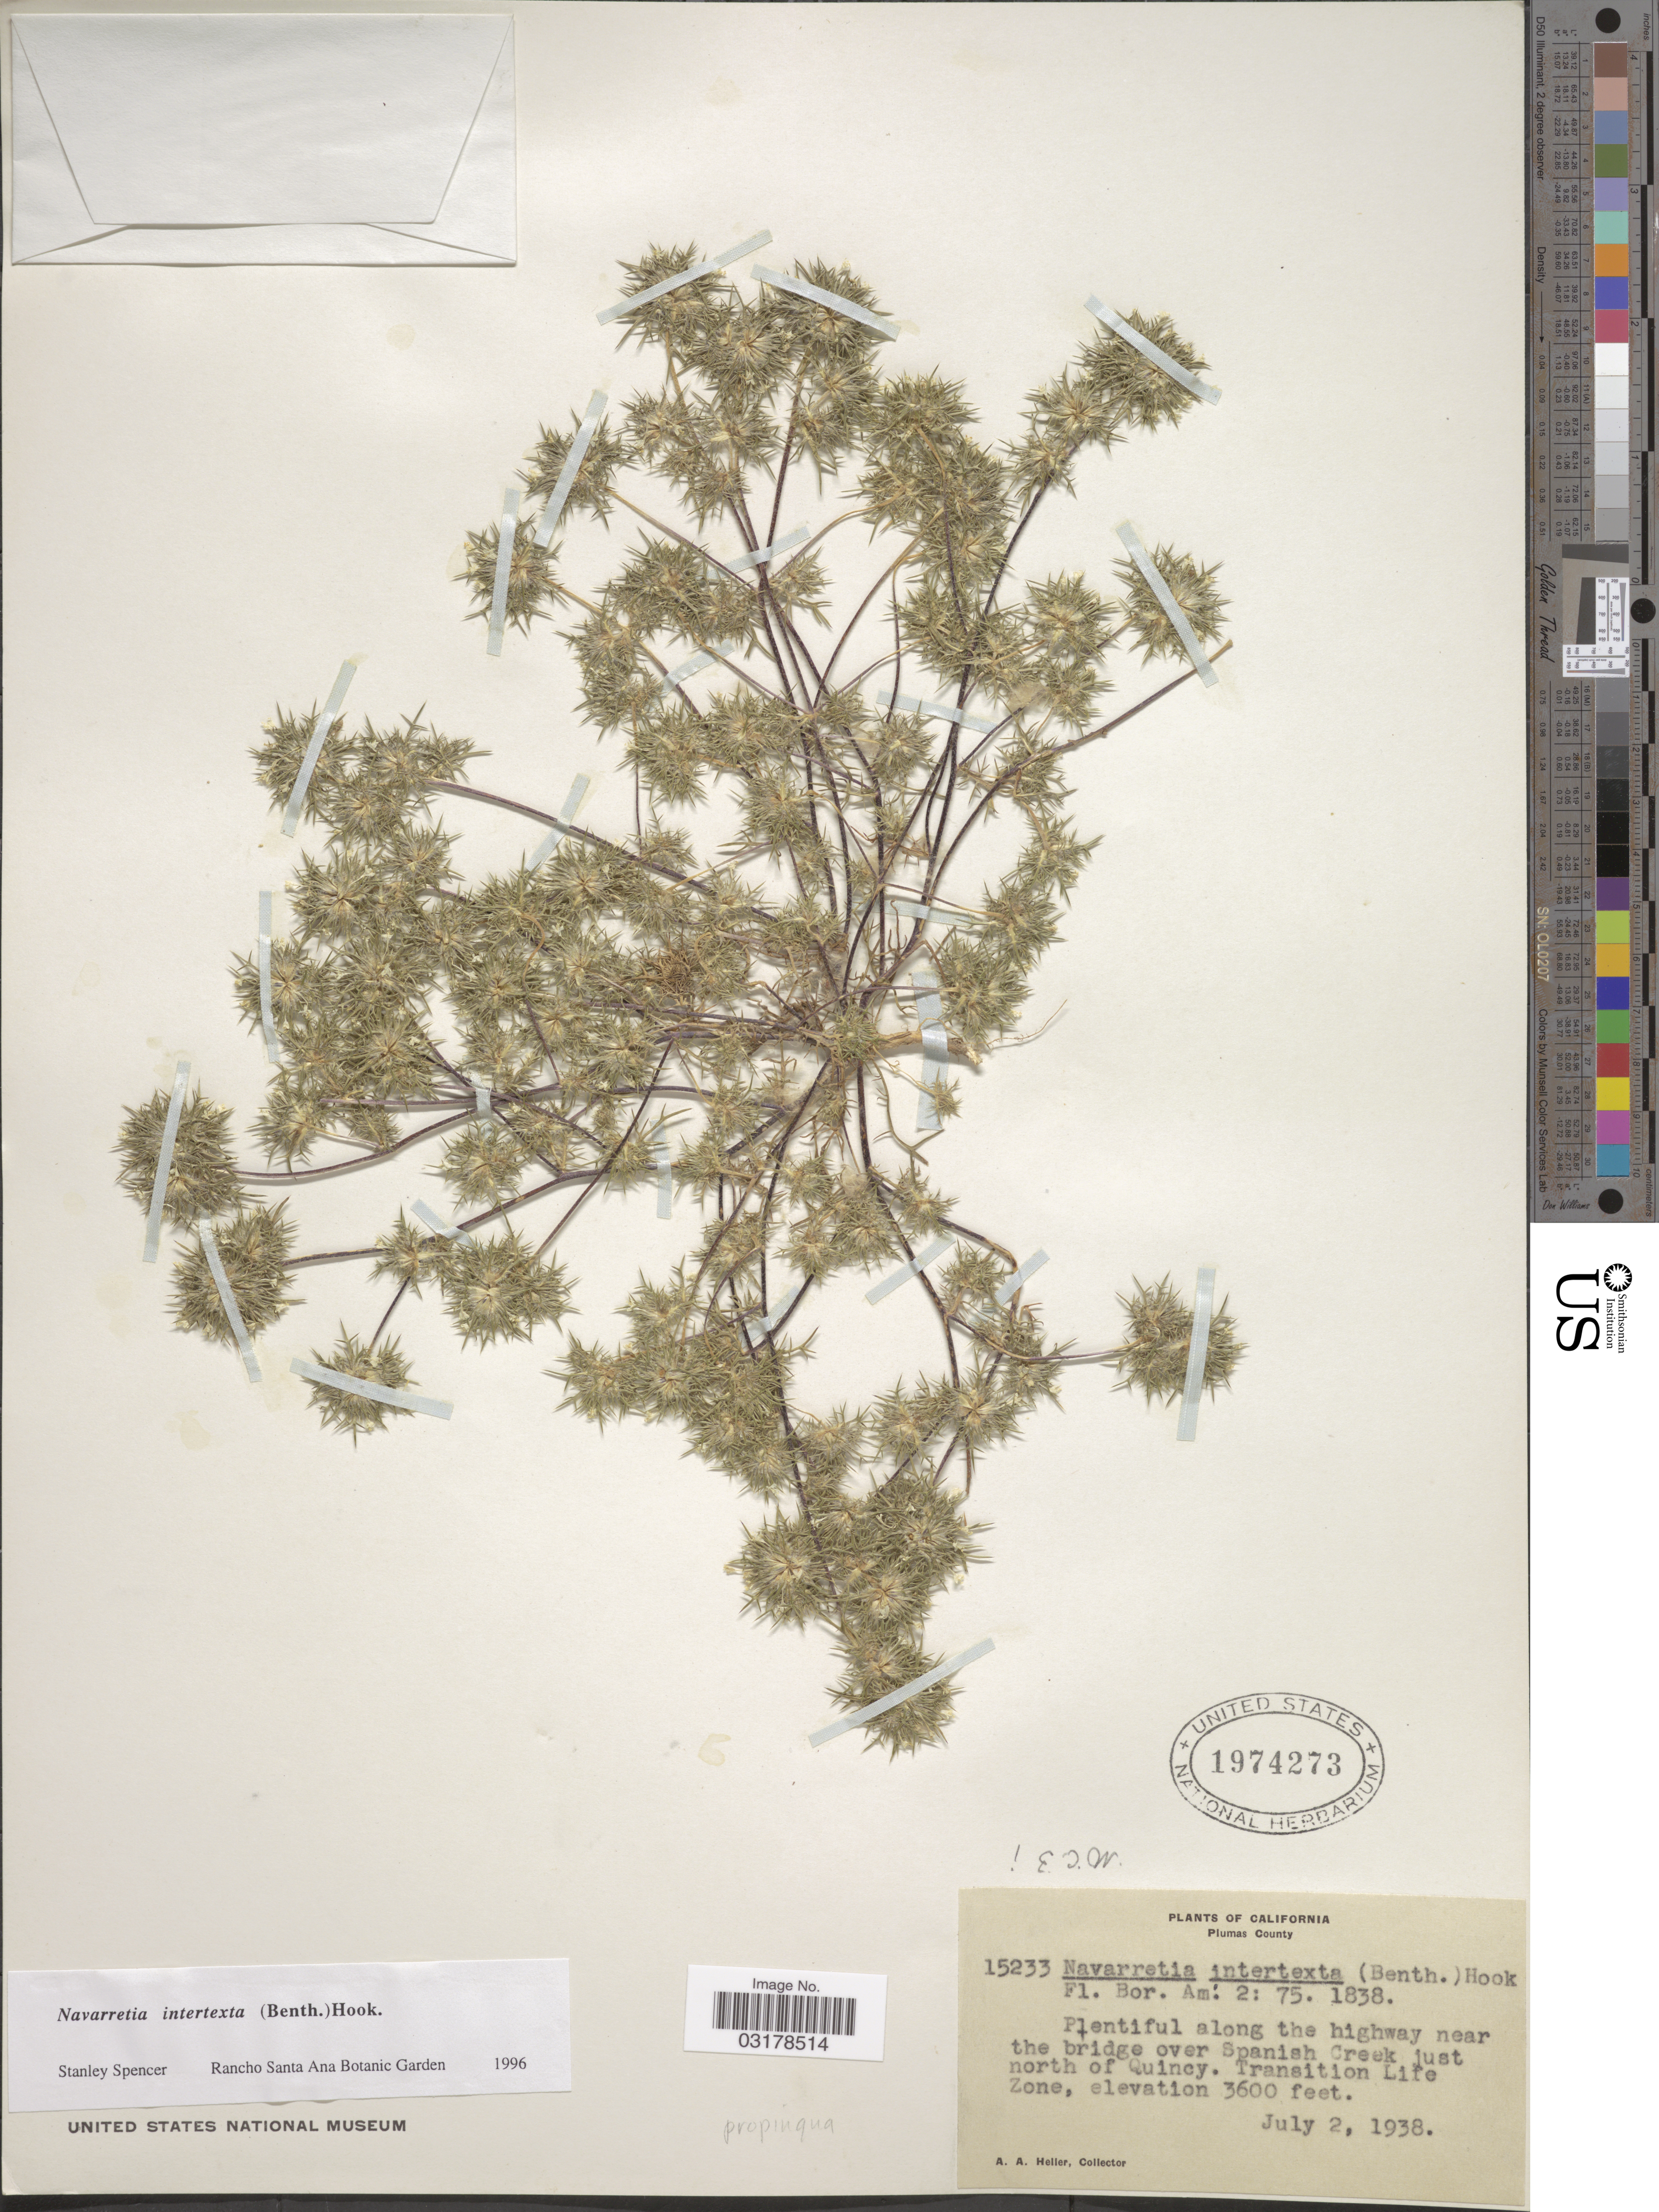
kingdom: Plantae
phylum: Tracheophyta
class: Magnoliopsida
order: Ericales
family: Polemoniaceae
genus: Navarretia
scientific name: Navarretia intertexta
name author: (Benth.) Hook.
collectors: A. A. Heller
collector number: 15233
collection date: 1938-07-02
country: United States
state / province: California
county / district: Plumas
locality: Plumas County. Plentiful along the highway near the bridge over Spanish Creek just north of Quincy.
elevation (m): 1097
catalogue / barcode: US 1974273